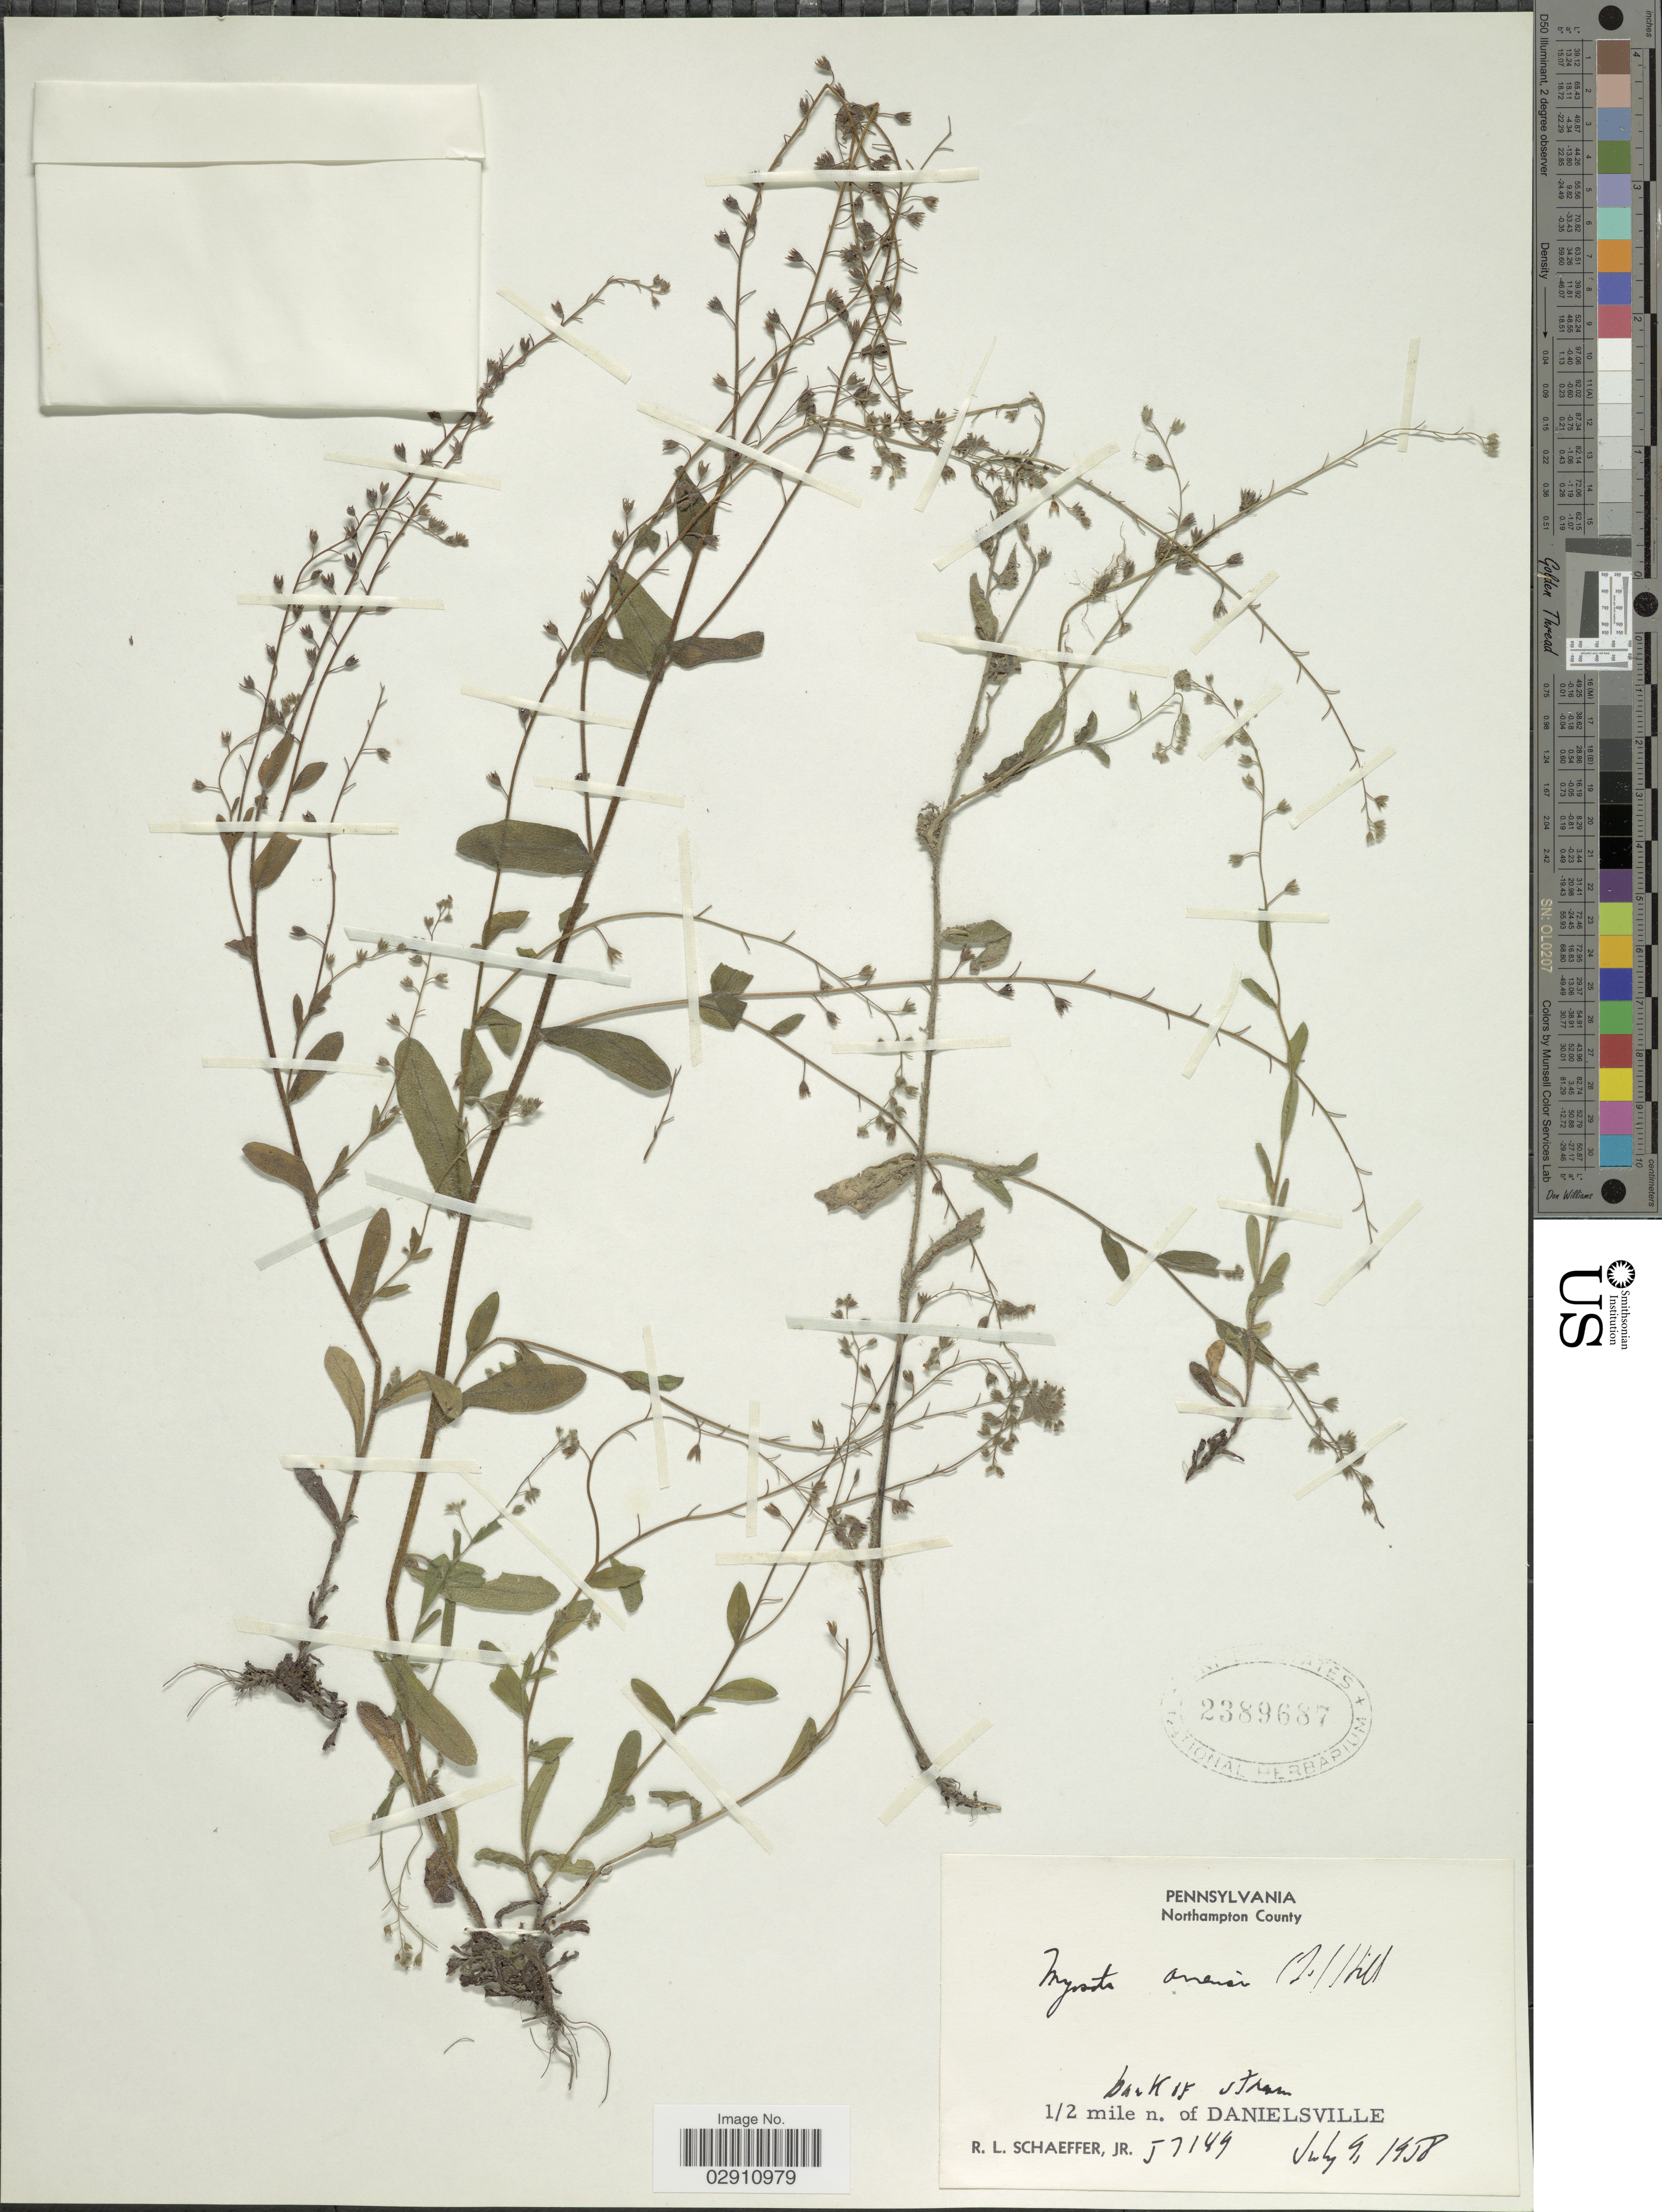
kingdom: Plantae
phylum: Tracheophyta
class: Magnoliopsida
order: Boraginales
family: Boraginaceae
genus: Myosotis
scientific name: Myosotis arvensis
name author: (L.) Hill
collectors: R. L. Schaeffer Jr.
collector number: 57149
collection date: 1958-07-09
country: United States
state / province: Pennsylvania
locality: Northampton County. Bank of stream. 1/2 mile n. of Danielsville.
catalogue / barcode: US 2389687